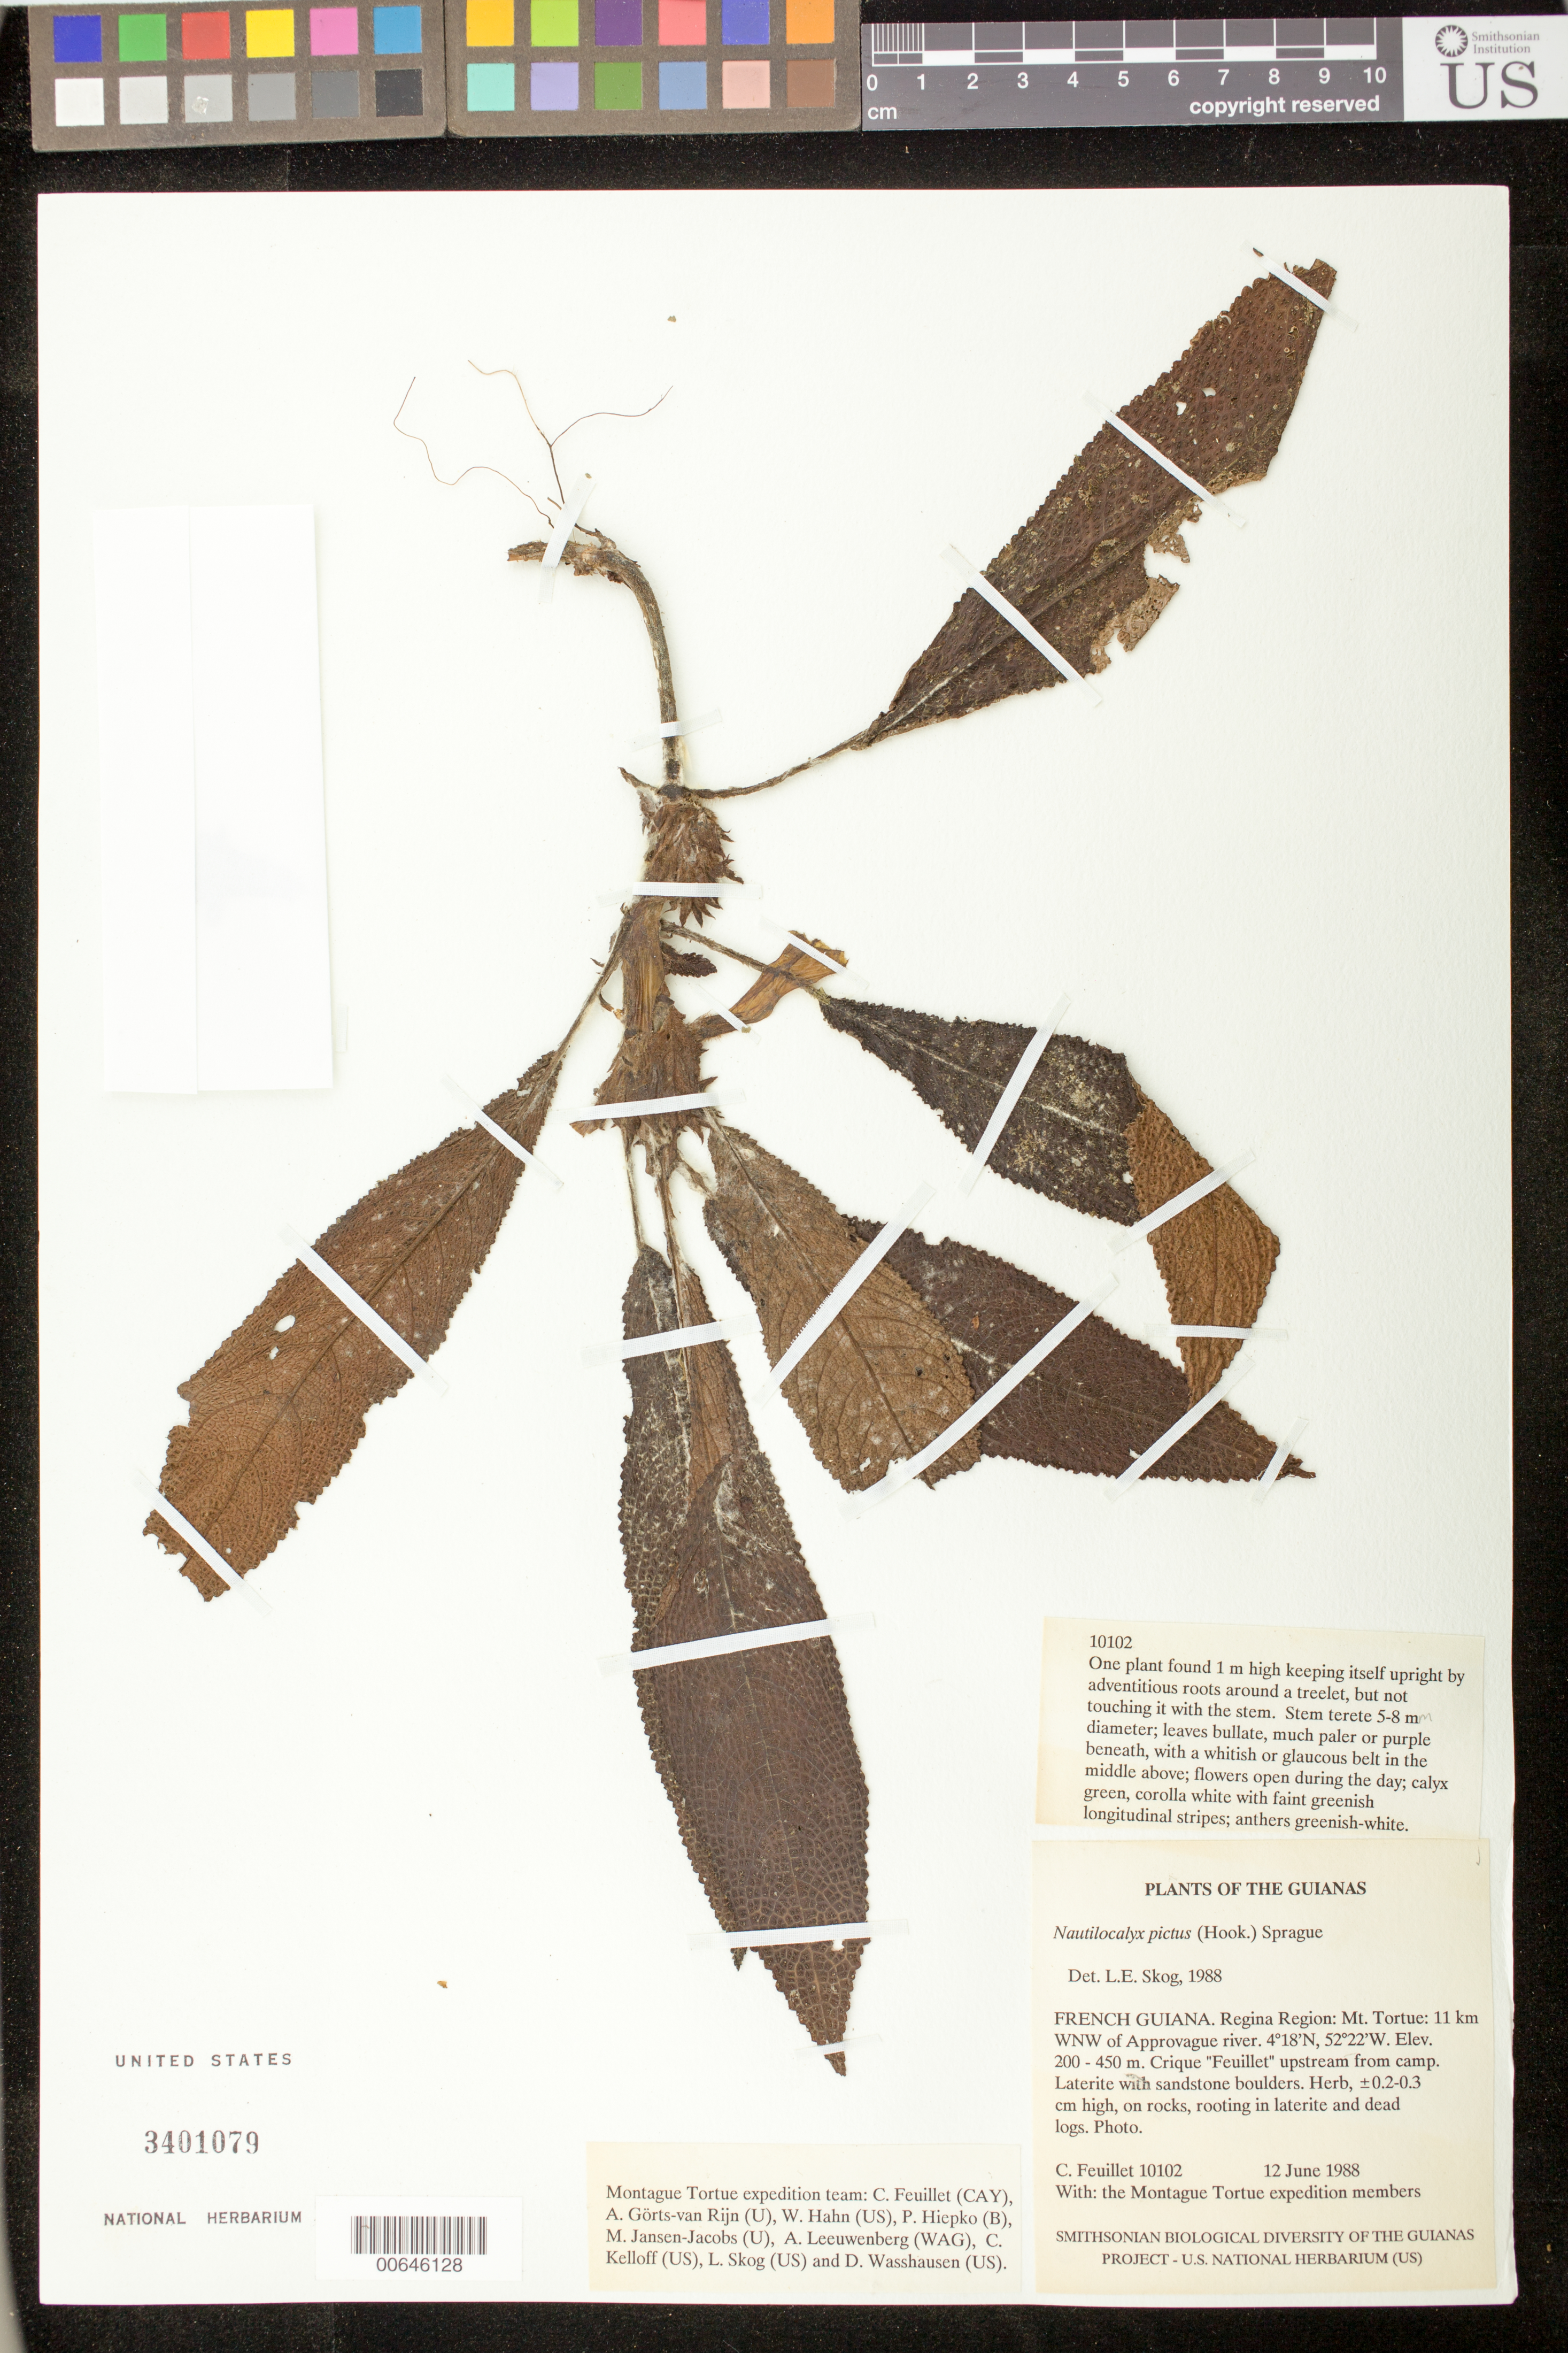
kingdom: Plantae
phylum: Tracheophyta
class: Magnoliopsida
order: Lamiales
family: Gesneriaceae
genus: Nautilocalyx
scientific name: Nautilocalyx pictus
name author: (Hook.) Sprague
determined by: Skog, Laurence E.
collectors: C. Feuillet & Montagne Torte Exped. members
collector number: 10102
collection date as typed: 12 Jun 1988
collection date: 1988-06-12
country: French Guiana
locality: Régina, Mt Tortue, 11 km WNW of Approuague River, Crique "Feuillet" upstream from camp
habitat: Laterite with sandstone boulders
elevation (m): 200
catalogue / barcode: US 3401079